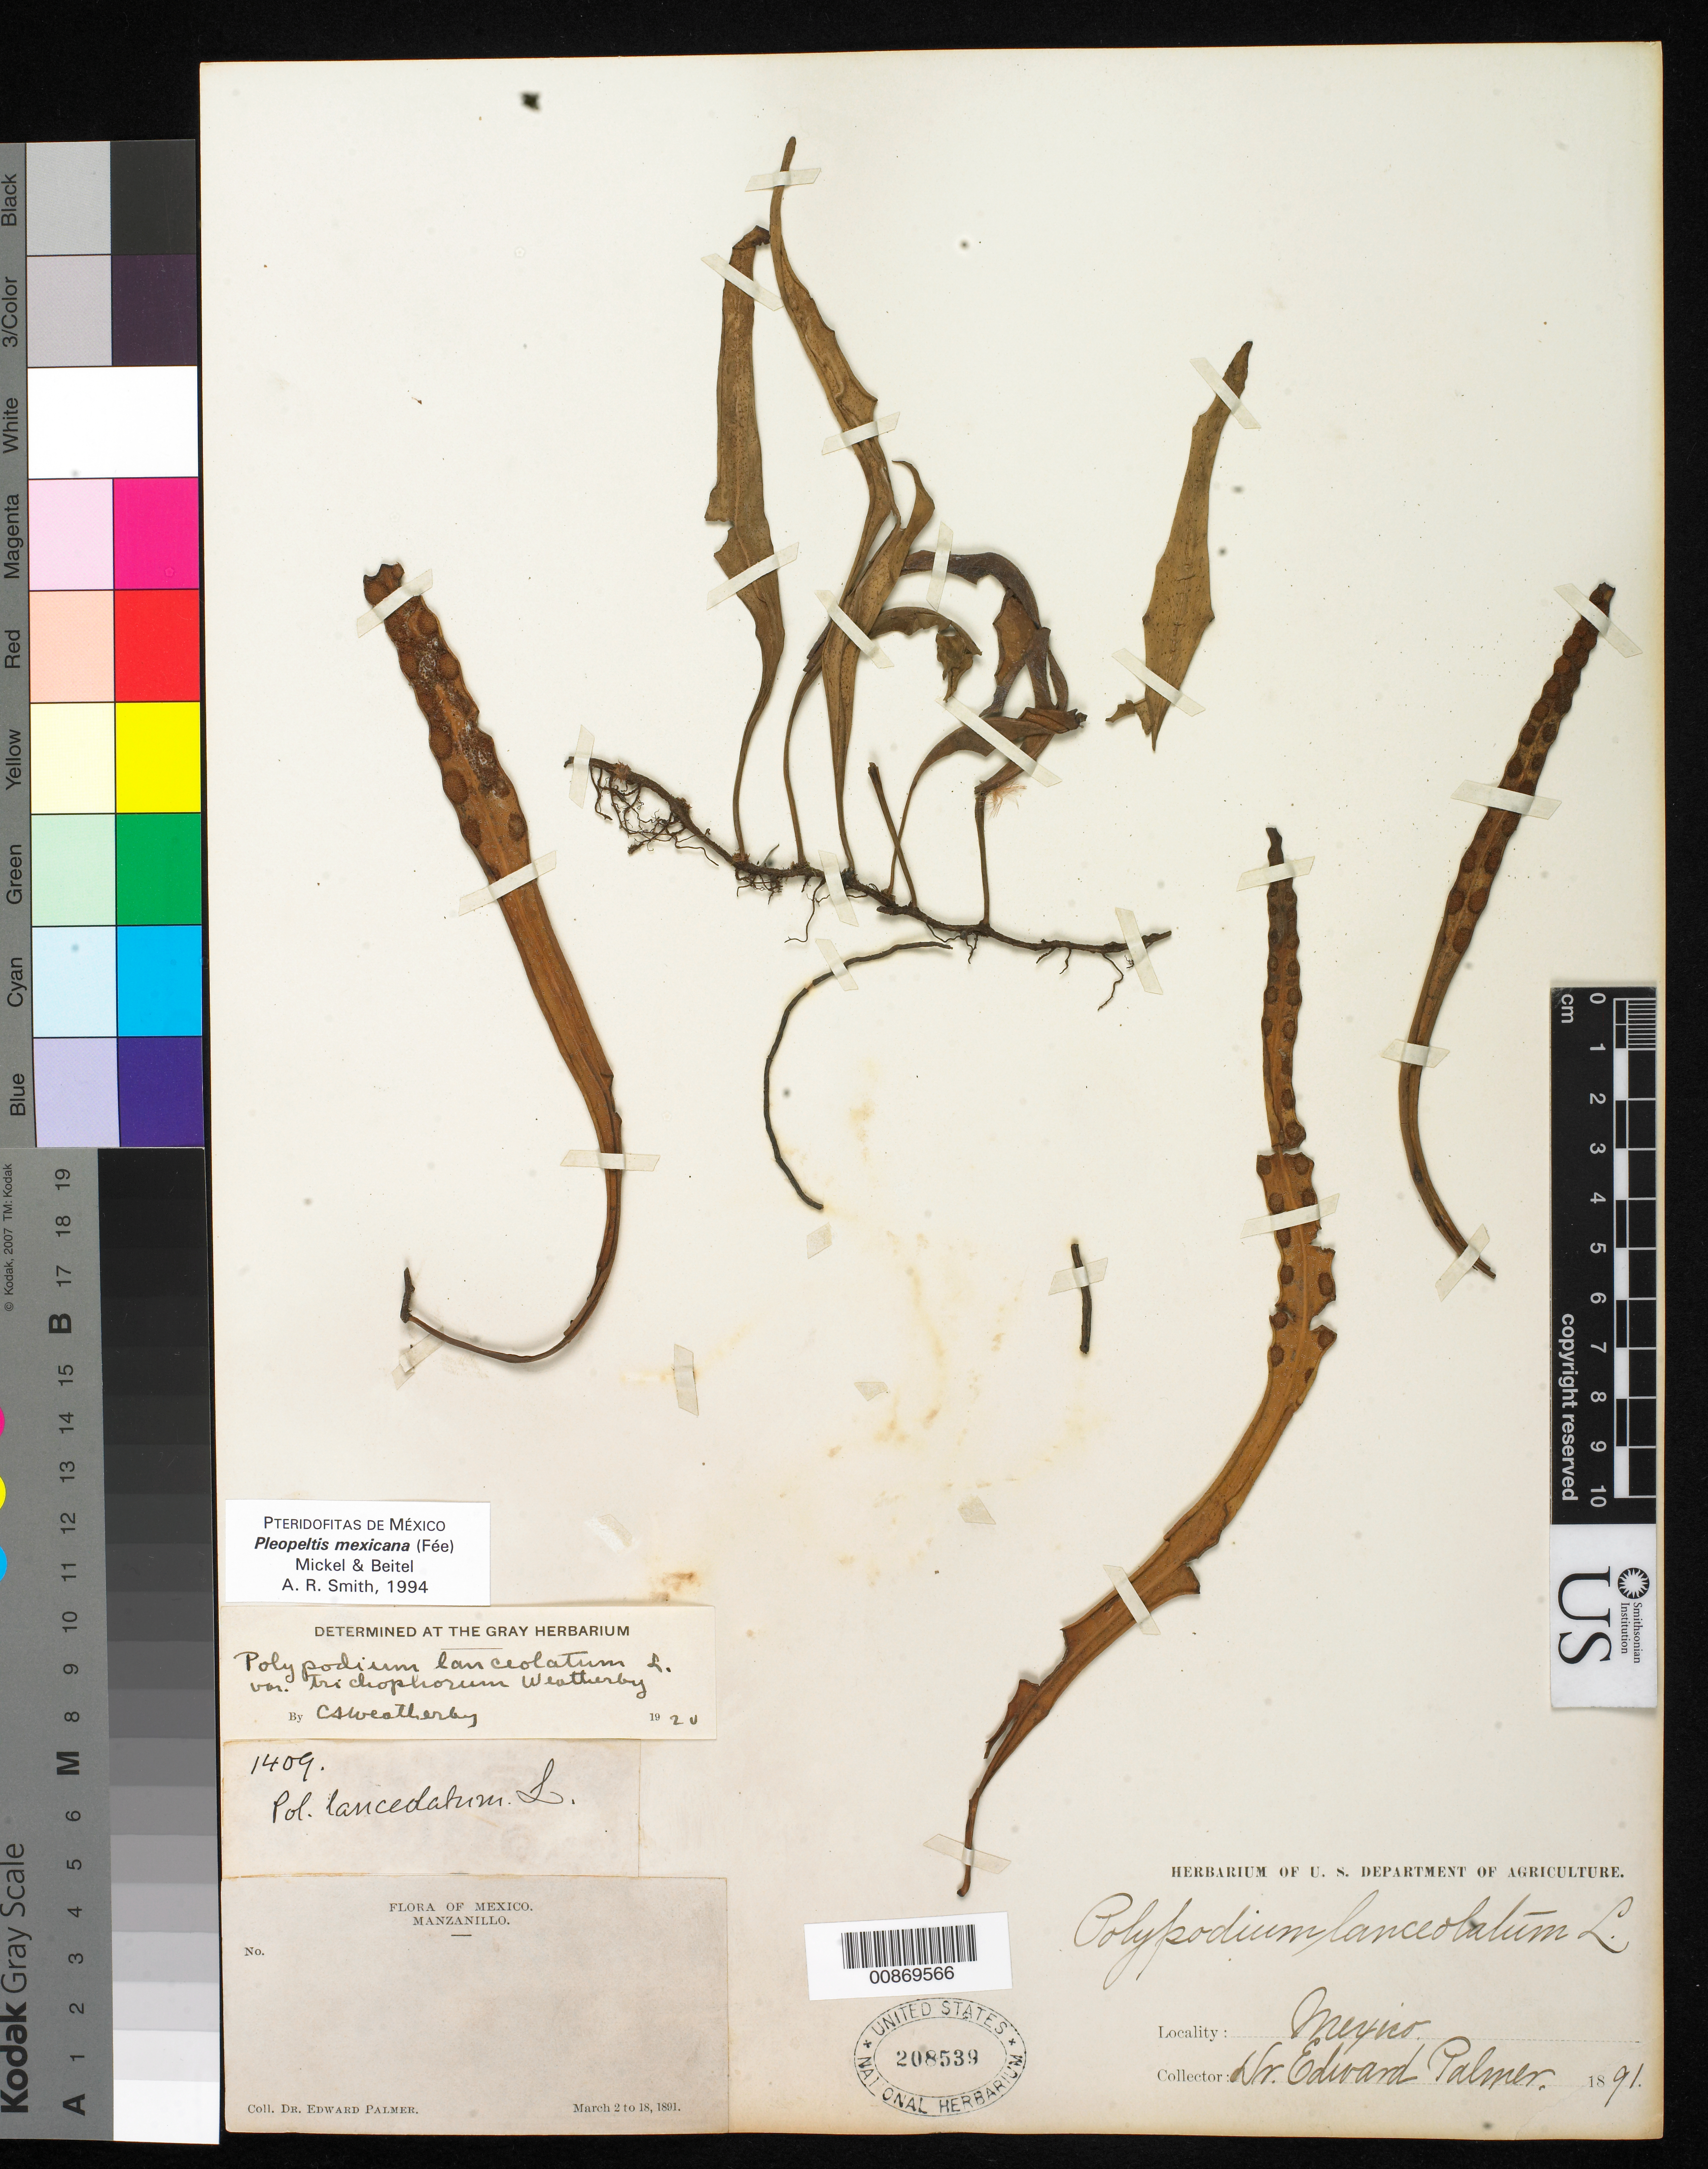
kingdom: Plantae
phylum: Tracheophyta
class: Polypodiopsida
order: Polypodiales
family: Polypodiaceae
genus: Pleopeltis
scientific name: Pleopeltis mexicana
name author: (Fée) Mickel & Beitel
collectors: E. Palmer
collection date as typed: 02 Mar 1891 to 18 Mar 1891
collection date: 1891-03-02/1891-03-18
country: Mexico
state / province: Colima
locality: Manzanillo, Colima.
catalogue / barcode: US 208539